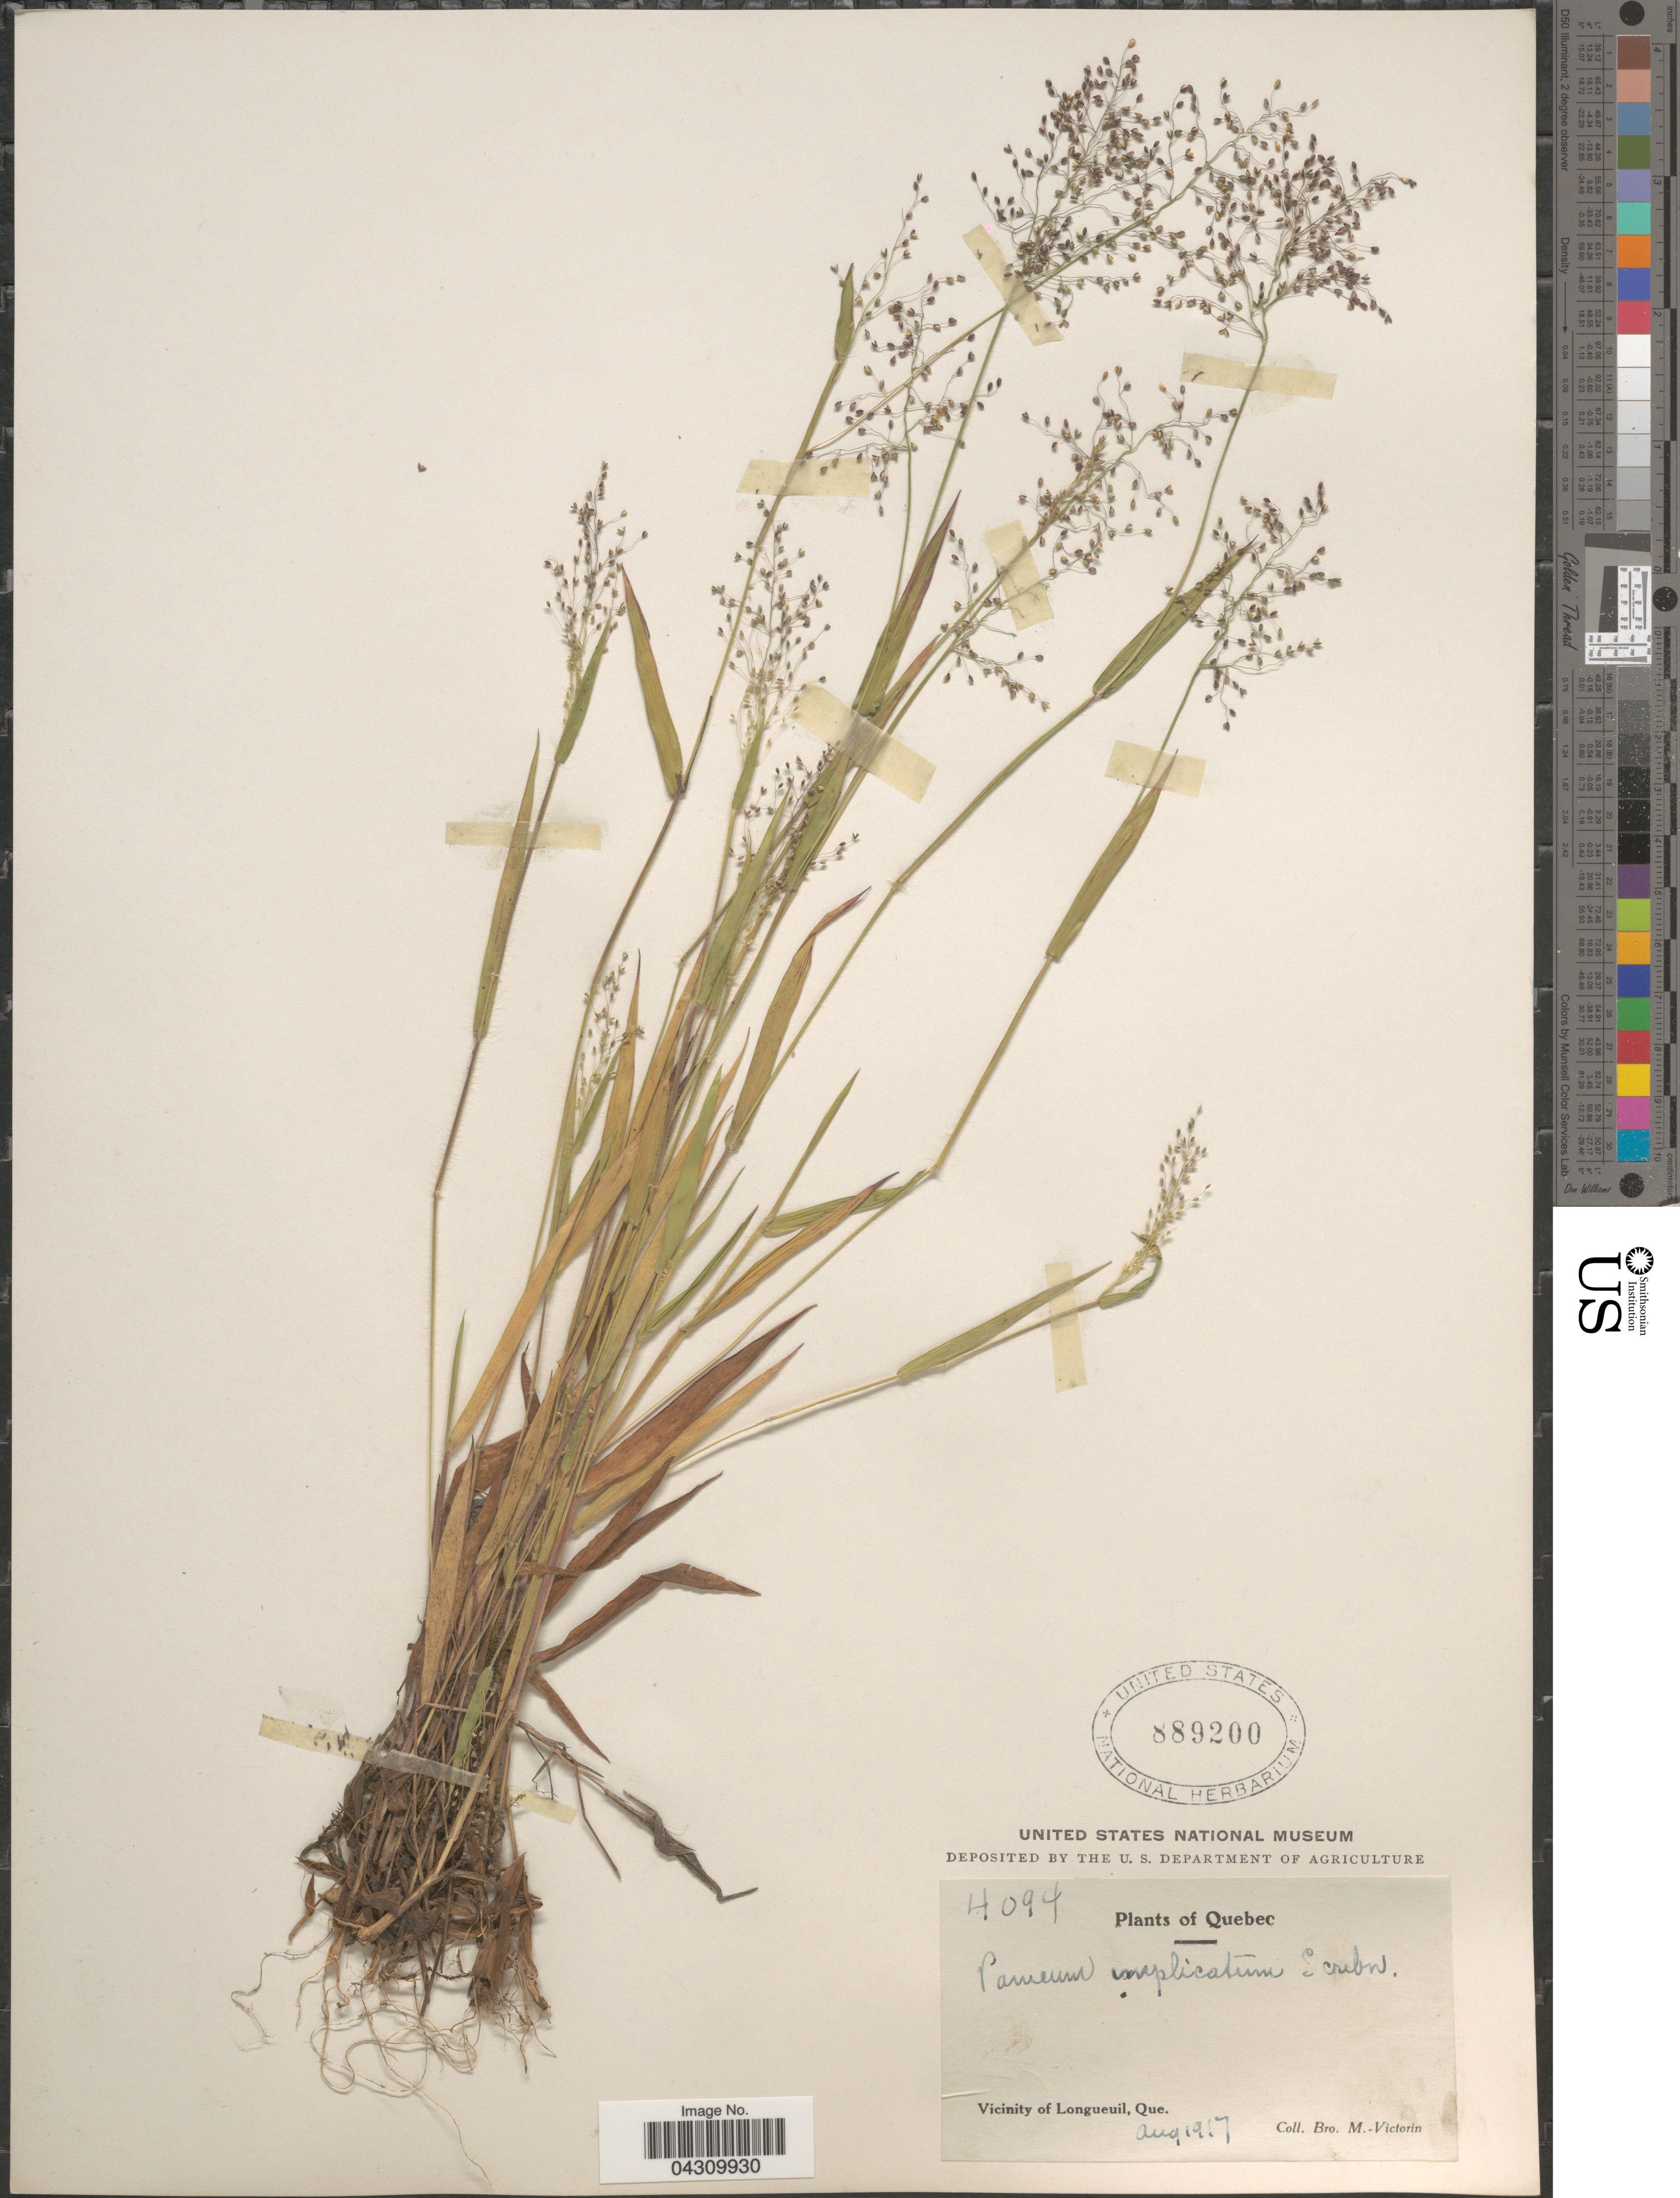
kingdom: Plantae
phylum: Tracheophyta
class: Liliopsida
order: Poales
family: Poaceae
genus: Dichanthelium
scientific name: Dichanthelium acuminatum var. acuminatum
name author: (Sw.) Gould & C.A. Clark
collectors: Fr. Marie-Victorin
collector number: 4094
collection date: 1917-08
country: Canada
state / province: Quebec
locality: Vicinity of Longueuil.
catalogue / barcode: US 889200